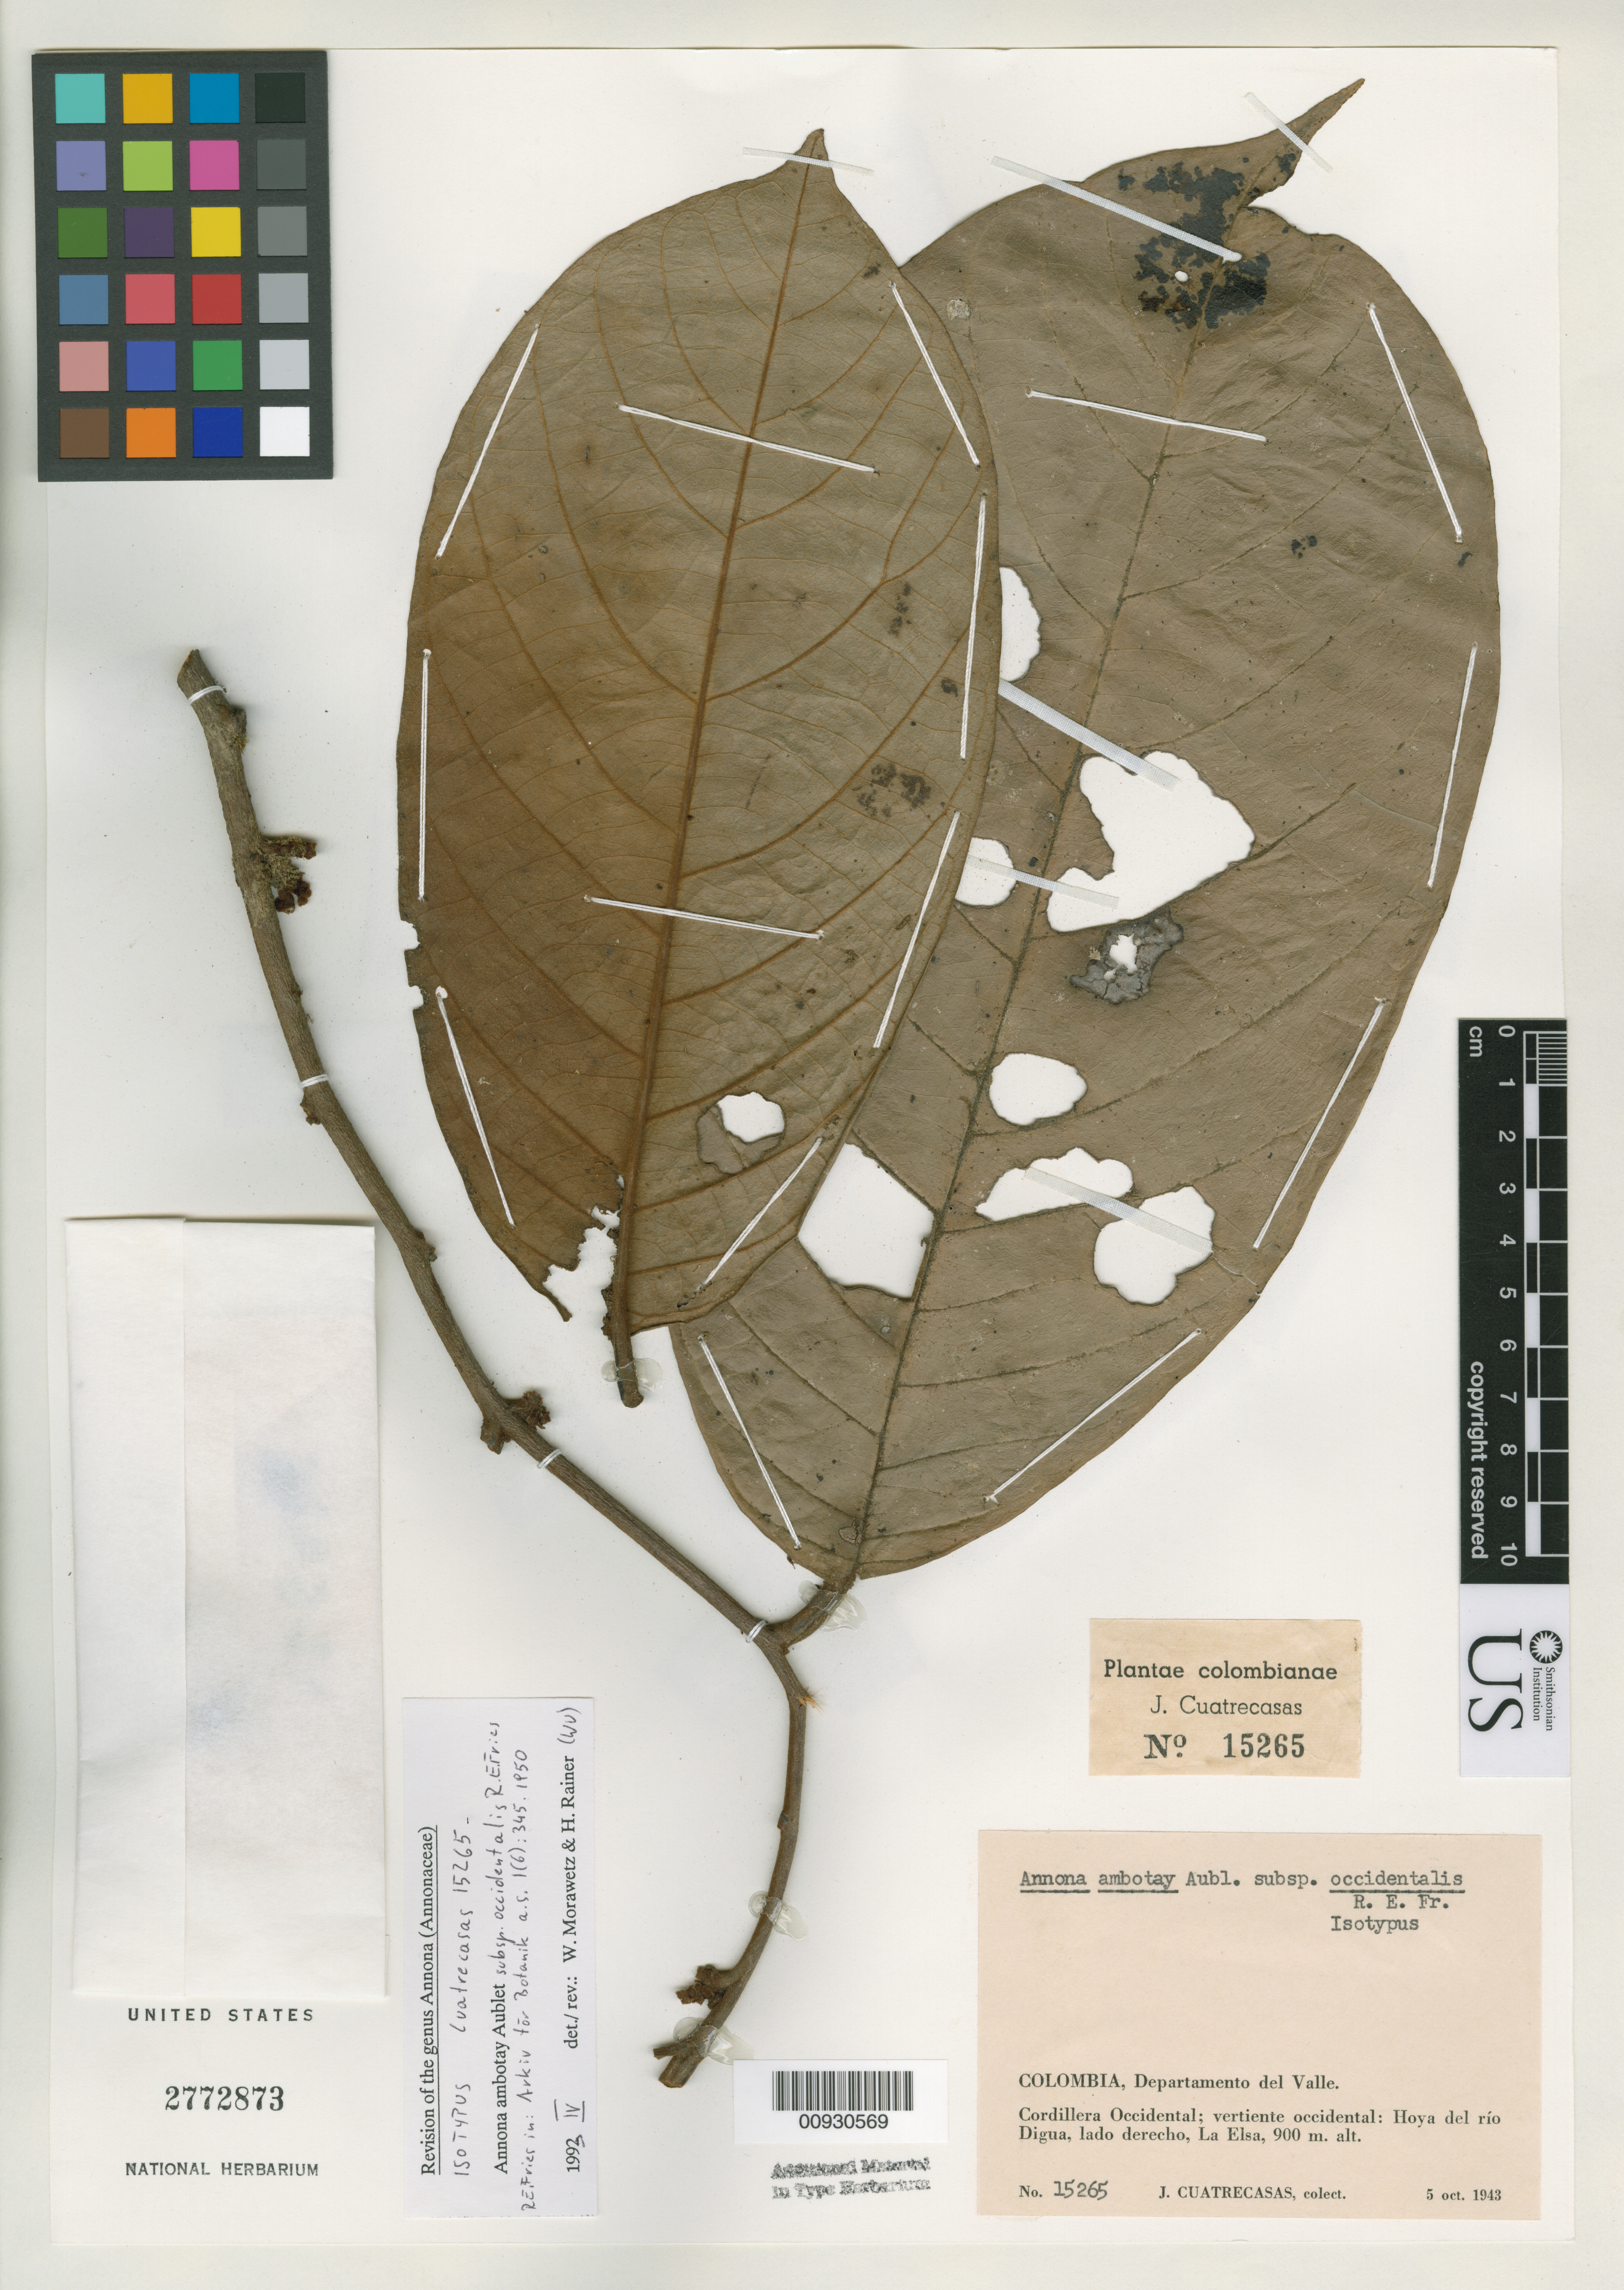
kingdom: Plantae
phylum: Tracheophyta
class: Magnoliopsida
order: Magnoliales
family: Annonaceae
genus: Annona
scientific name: Annona ambotay subsp. occidentalis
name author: R.E. Fr.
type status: Isotype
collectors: J. Cuatrecasas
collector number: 15265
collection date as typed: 05 Oct 1943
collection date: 1943-10-05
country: Colombia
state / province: Valle del Cauca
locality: Hoya del Río Digua, La Elsa.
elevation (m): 900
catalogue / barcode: US 2772873